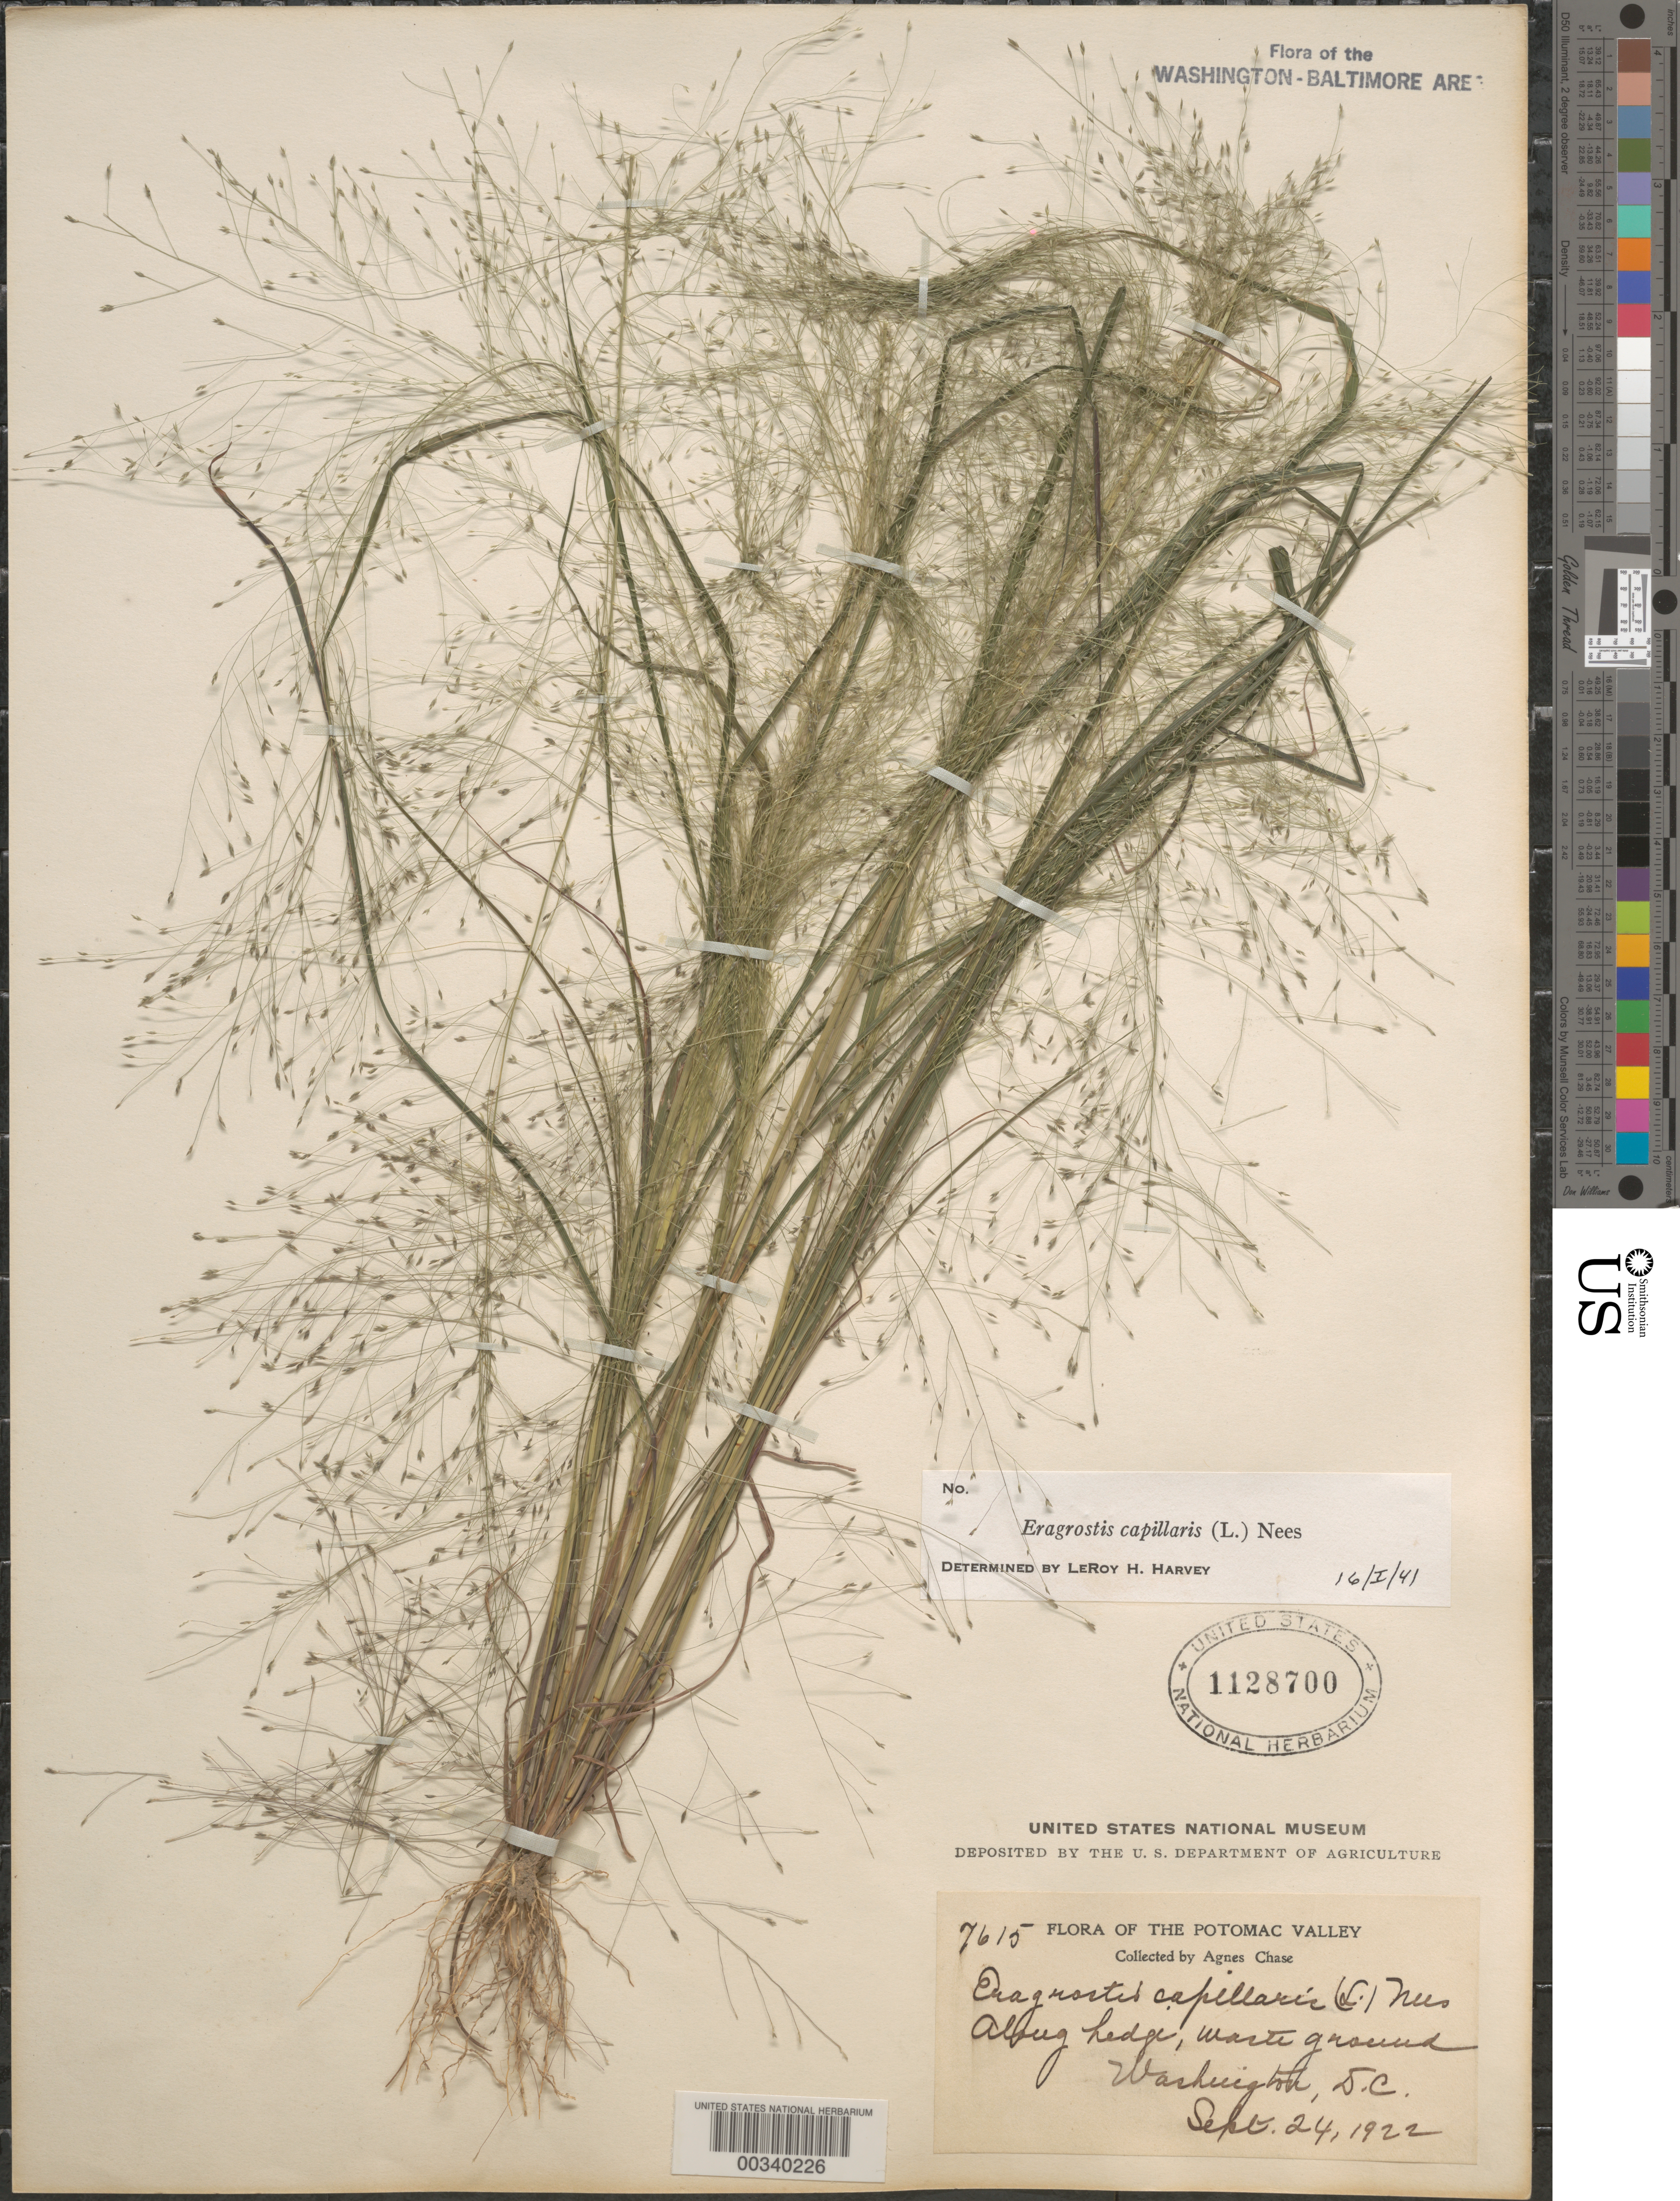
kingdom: Plantae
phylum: Tracheophyta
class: Liliopsida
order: Poales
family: Poaceae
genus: Eragrostis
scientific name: Eragrostis capillaris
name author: (L.) Nees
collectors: A. Chase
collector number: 7615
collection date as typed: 24 Sep 1933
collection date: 1933-09-24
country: United States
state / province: District of Columbia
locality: Washington DC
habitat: Along hedge, waste ground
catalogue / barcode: US 1128700